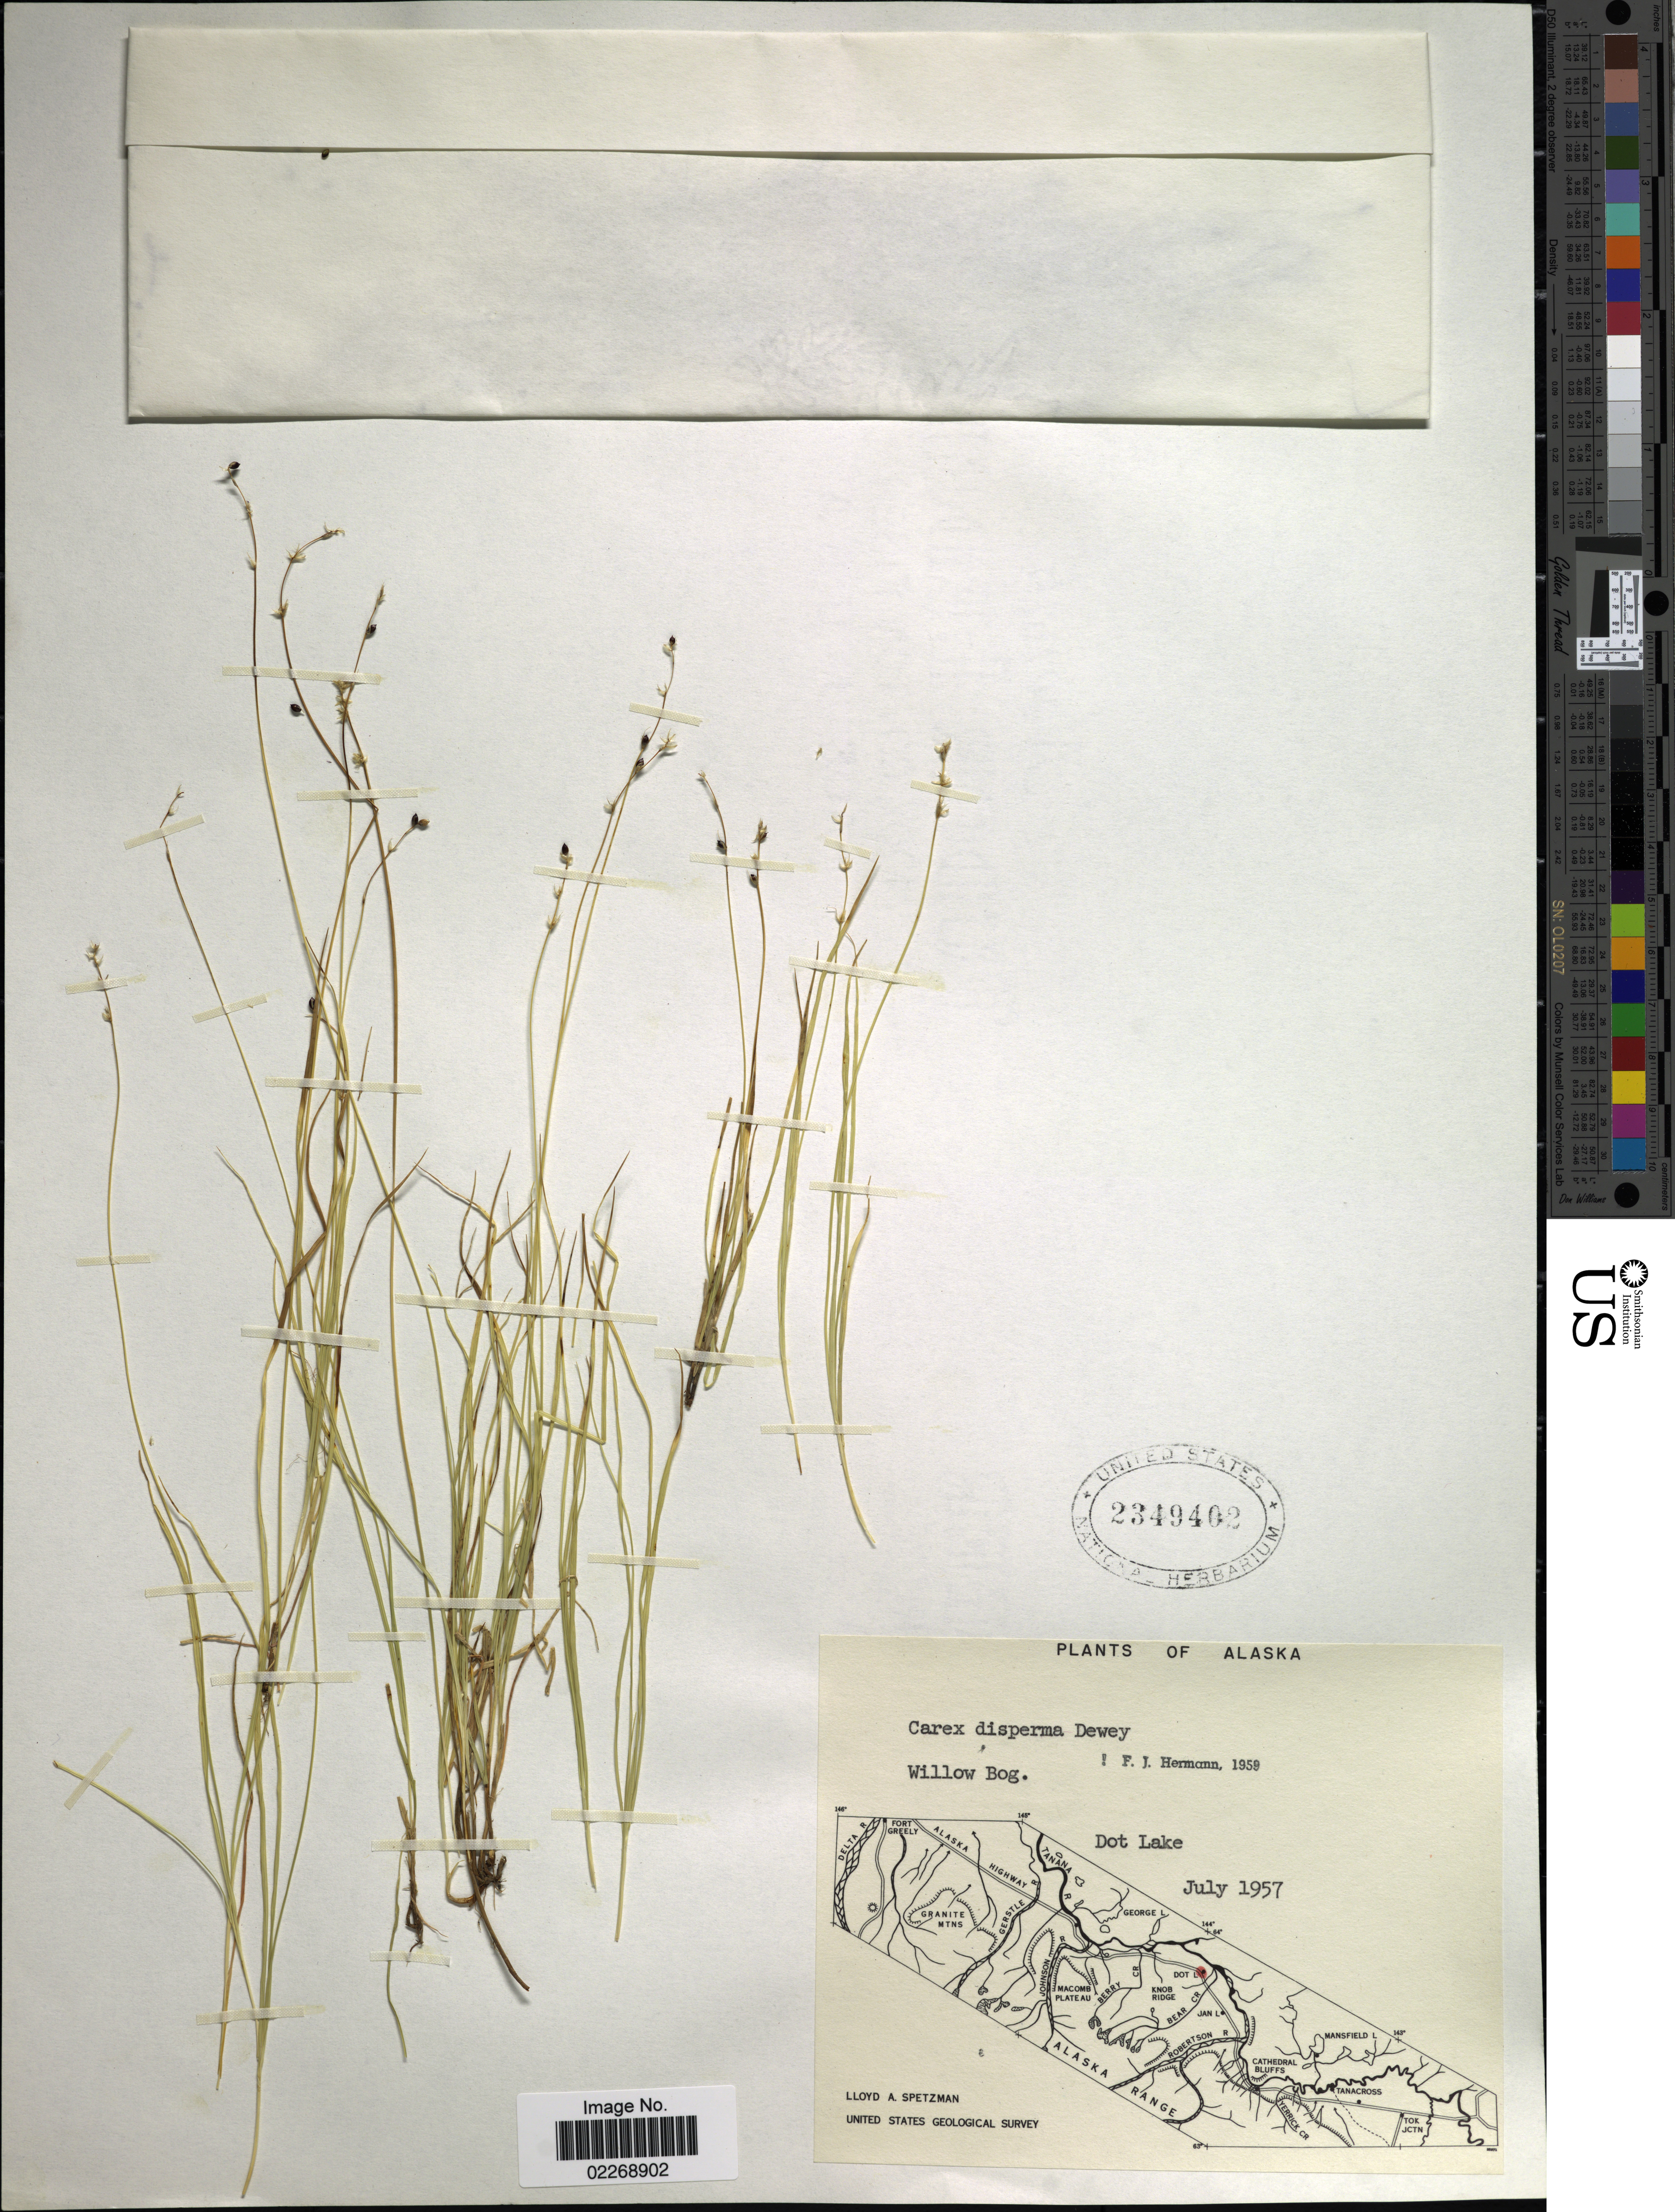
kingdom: Plantae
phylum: Tracheophyta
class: Liliopsida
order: Poales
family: Cyperaceae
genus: Carex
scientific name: Carex disperma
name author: Dewey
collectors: L. Spetzman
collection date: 1957-07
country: United States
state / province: Alaska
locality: Willow Bog, Dot Lake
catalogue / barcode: US 2349402